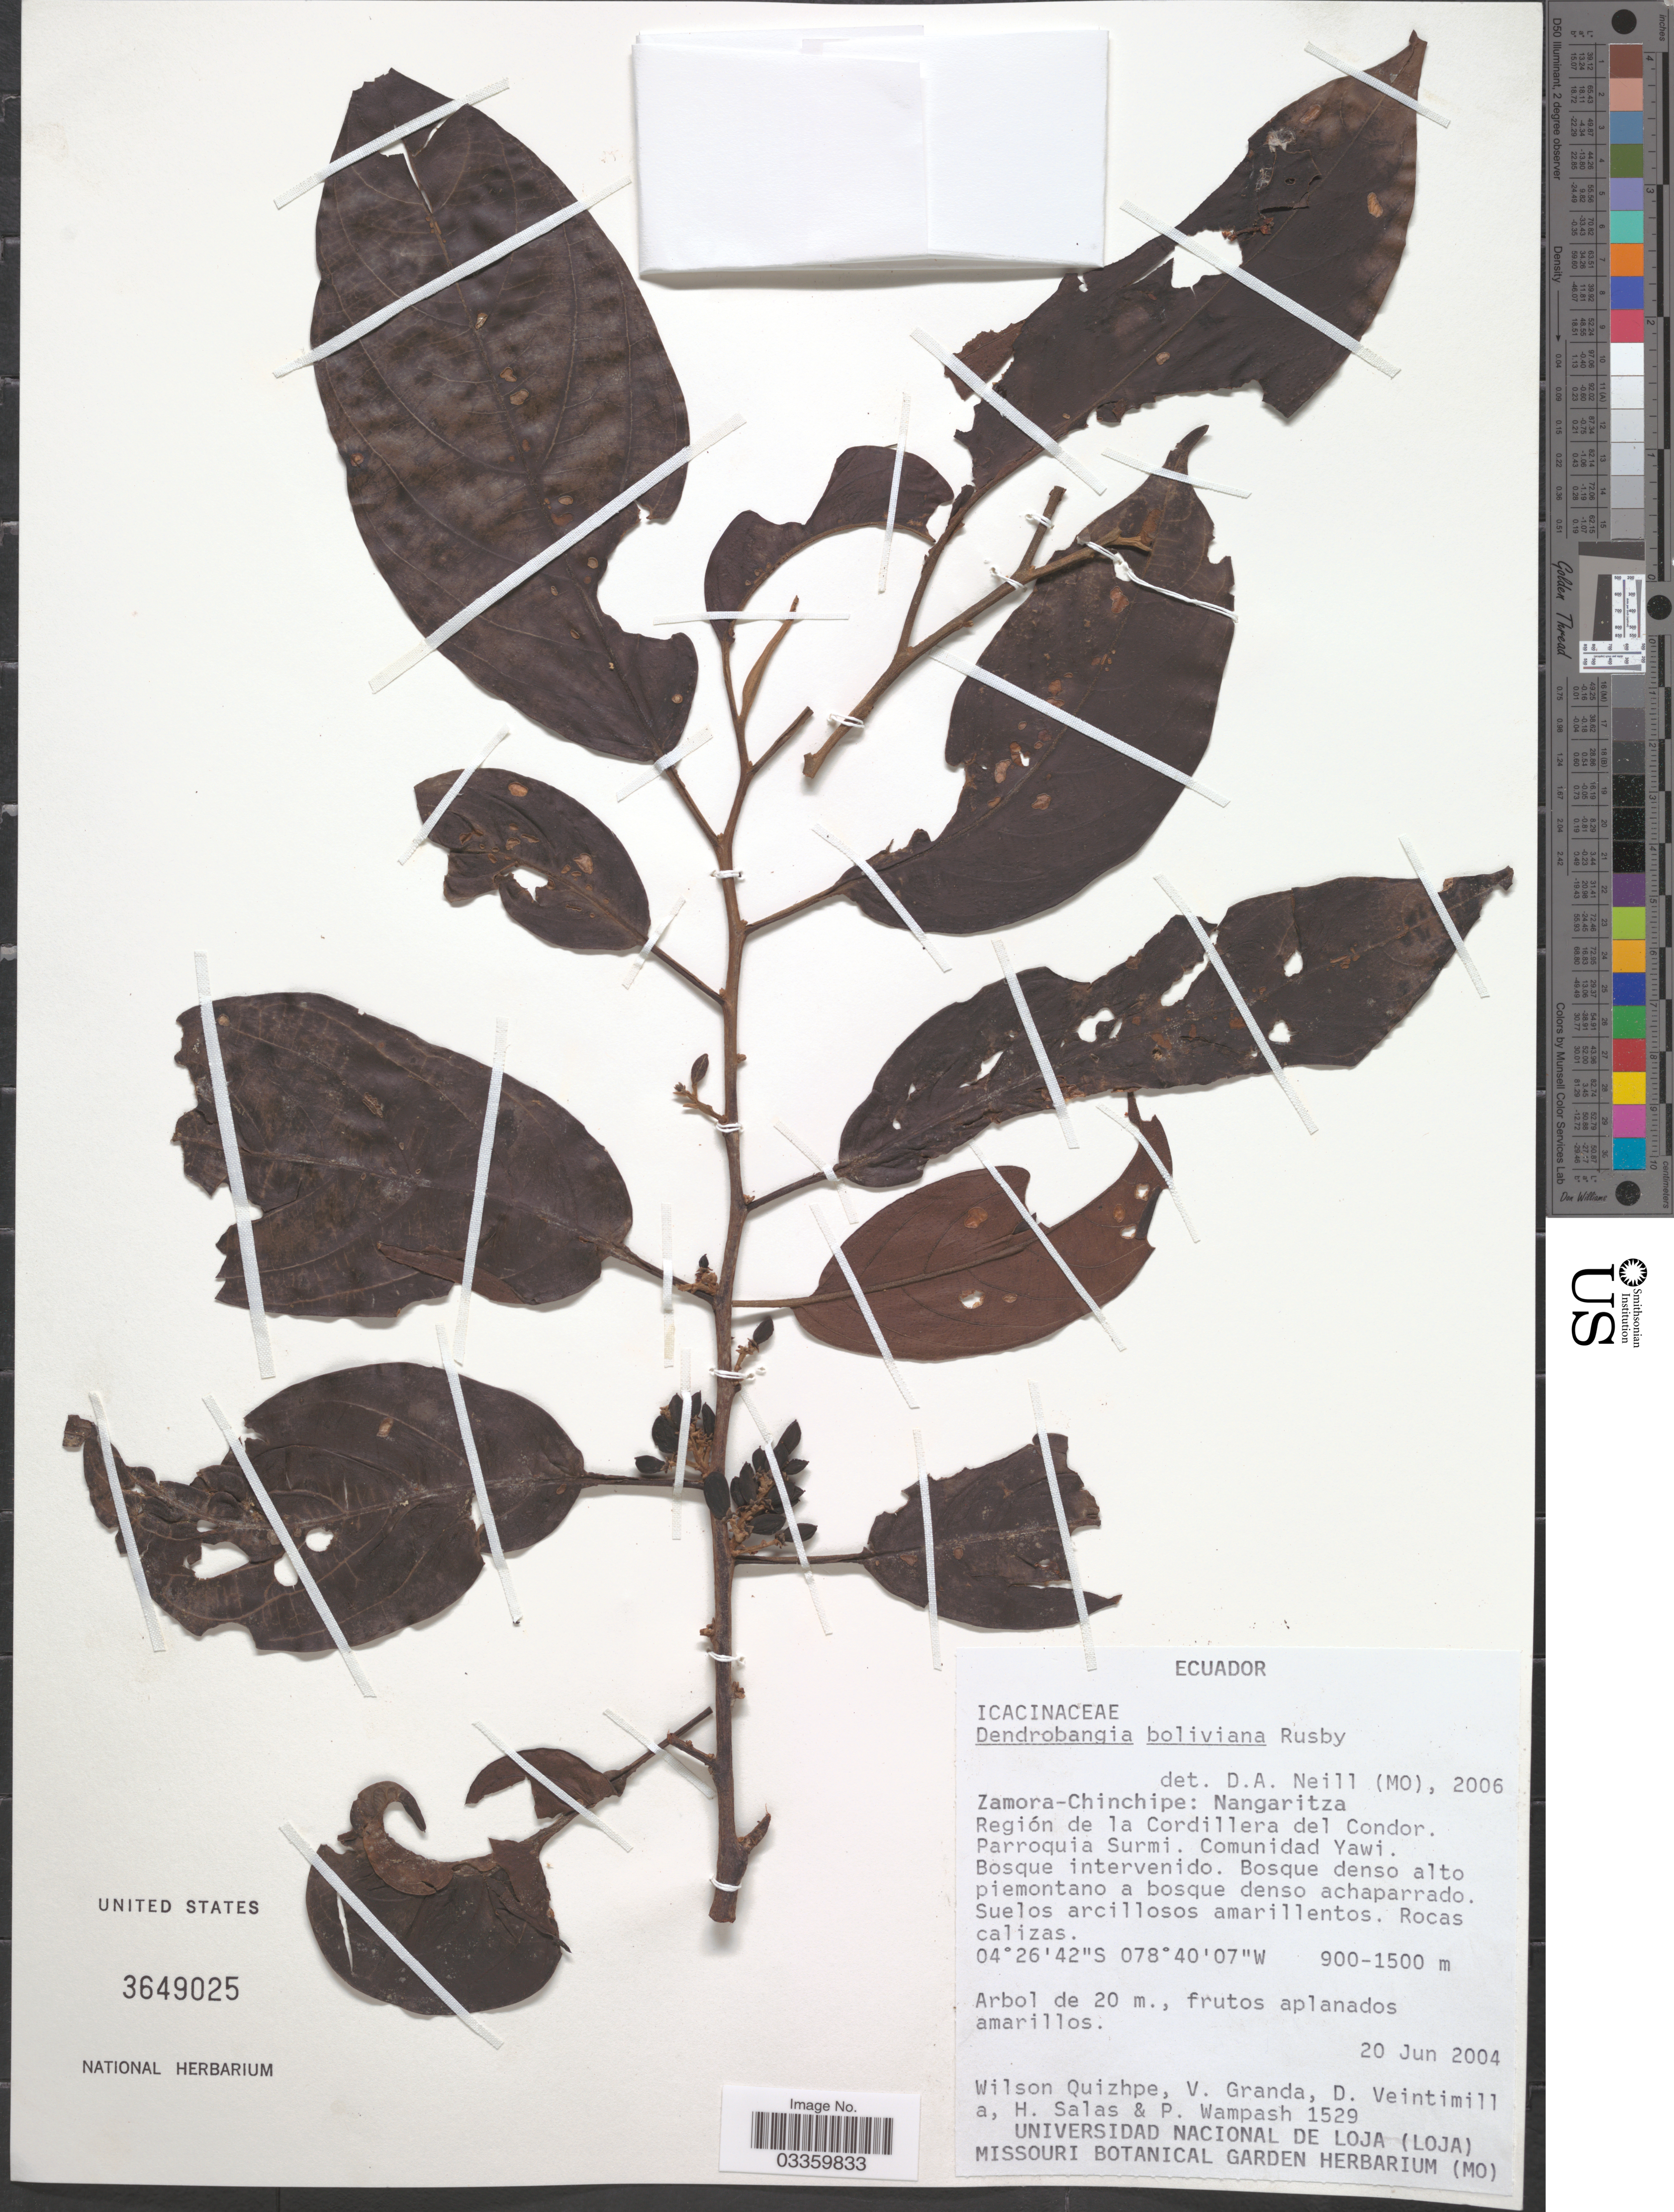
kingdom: Plantae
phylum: Tracheophyta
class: Magnoliopsida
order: Metteniusales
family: Metteniusaceae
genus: Dendrobangia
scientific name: Dendrobangia boliviana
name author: Rusby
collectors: W. Quizhpe, V. Granda, D. Veintimilla, H. Salas & P. Wampash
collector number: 1529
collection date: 2004-06-20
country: Ecuador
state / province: Zamora-Chinchipe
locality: Nangaritza. Región de la Cordillera del Condor. Parroquia Surmi. Comunidad Yawi.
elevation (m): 900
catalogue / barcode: US 3649025